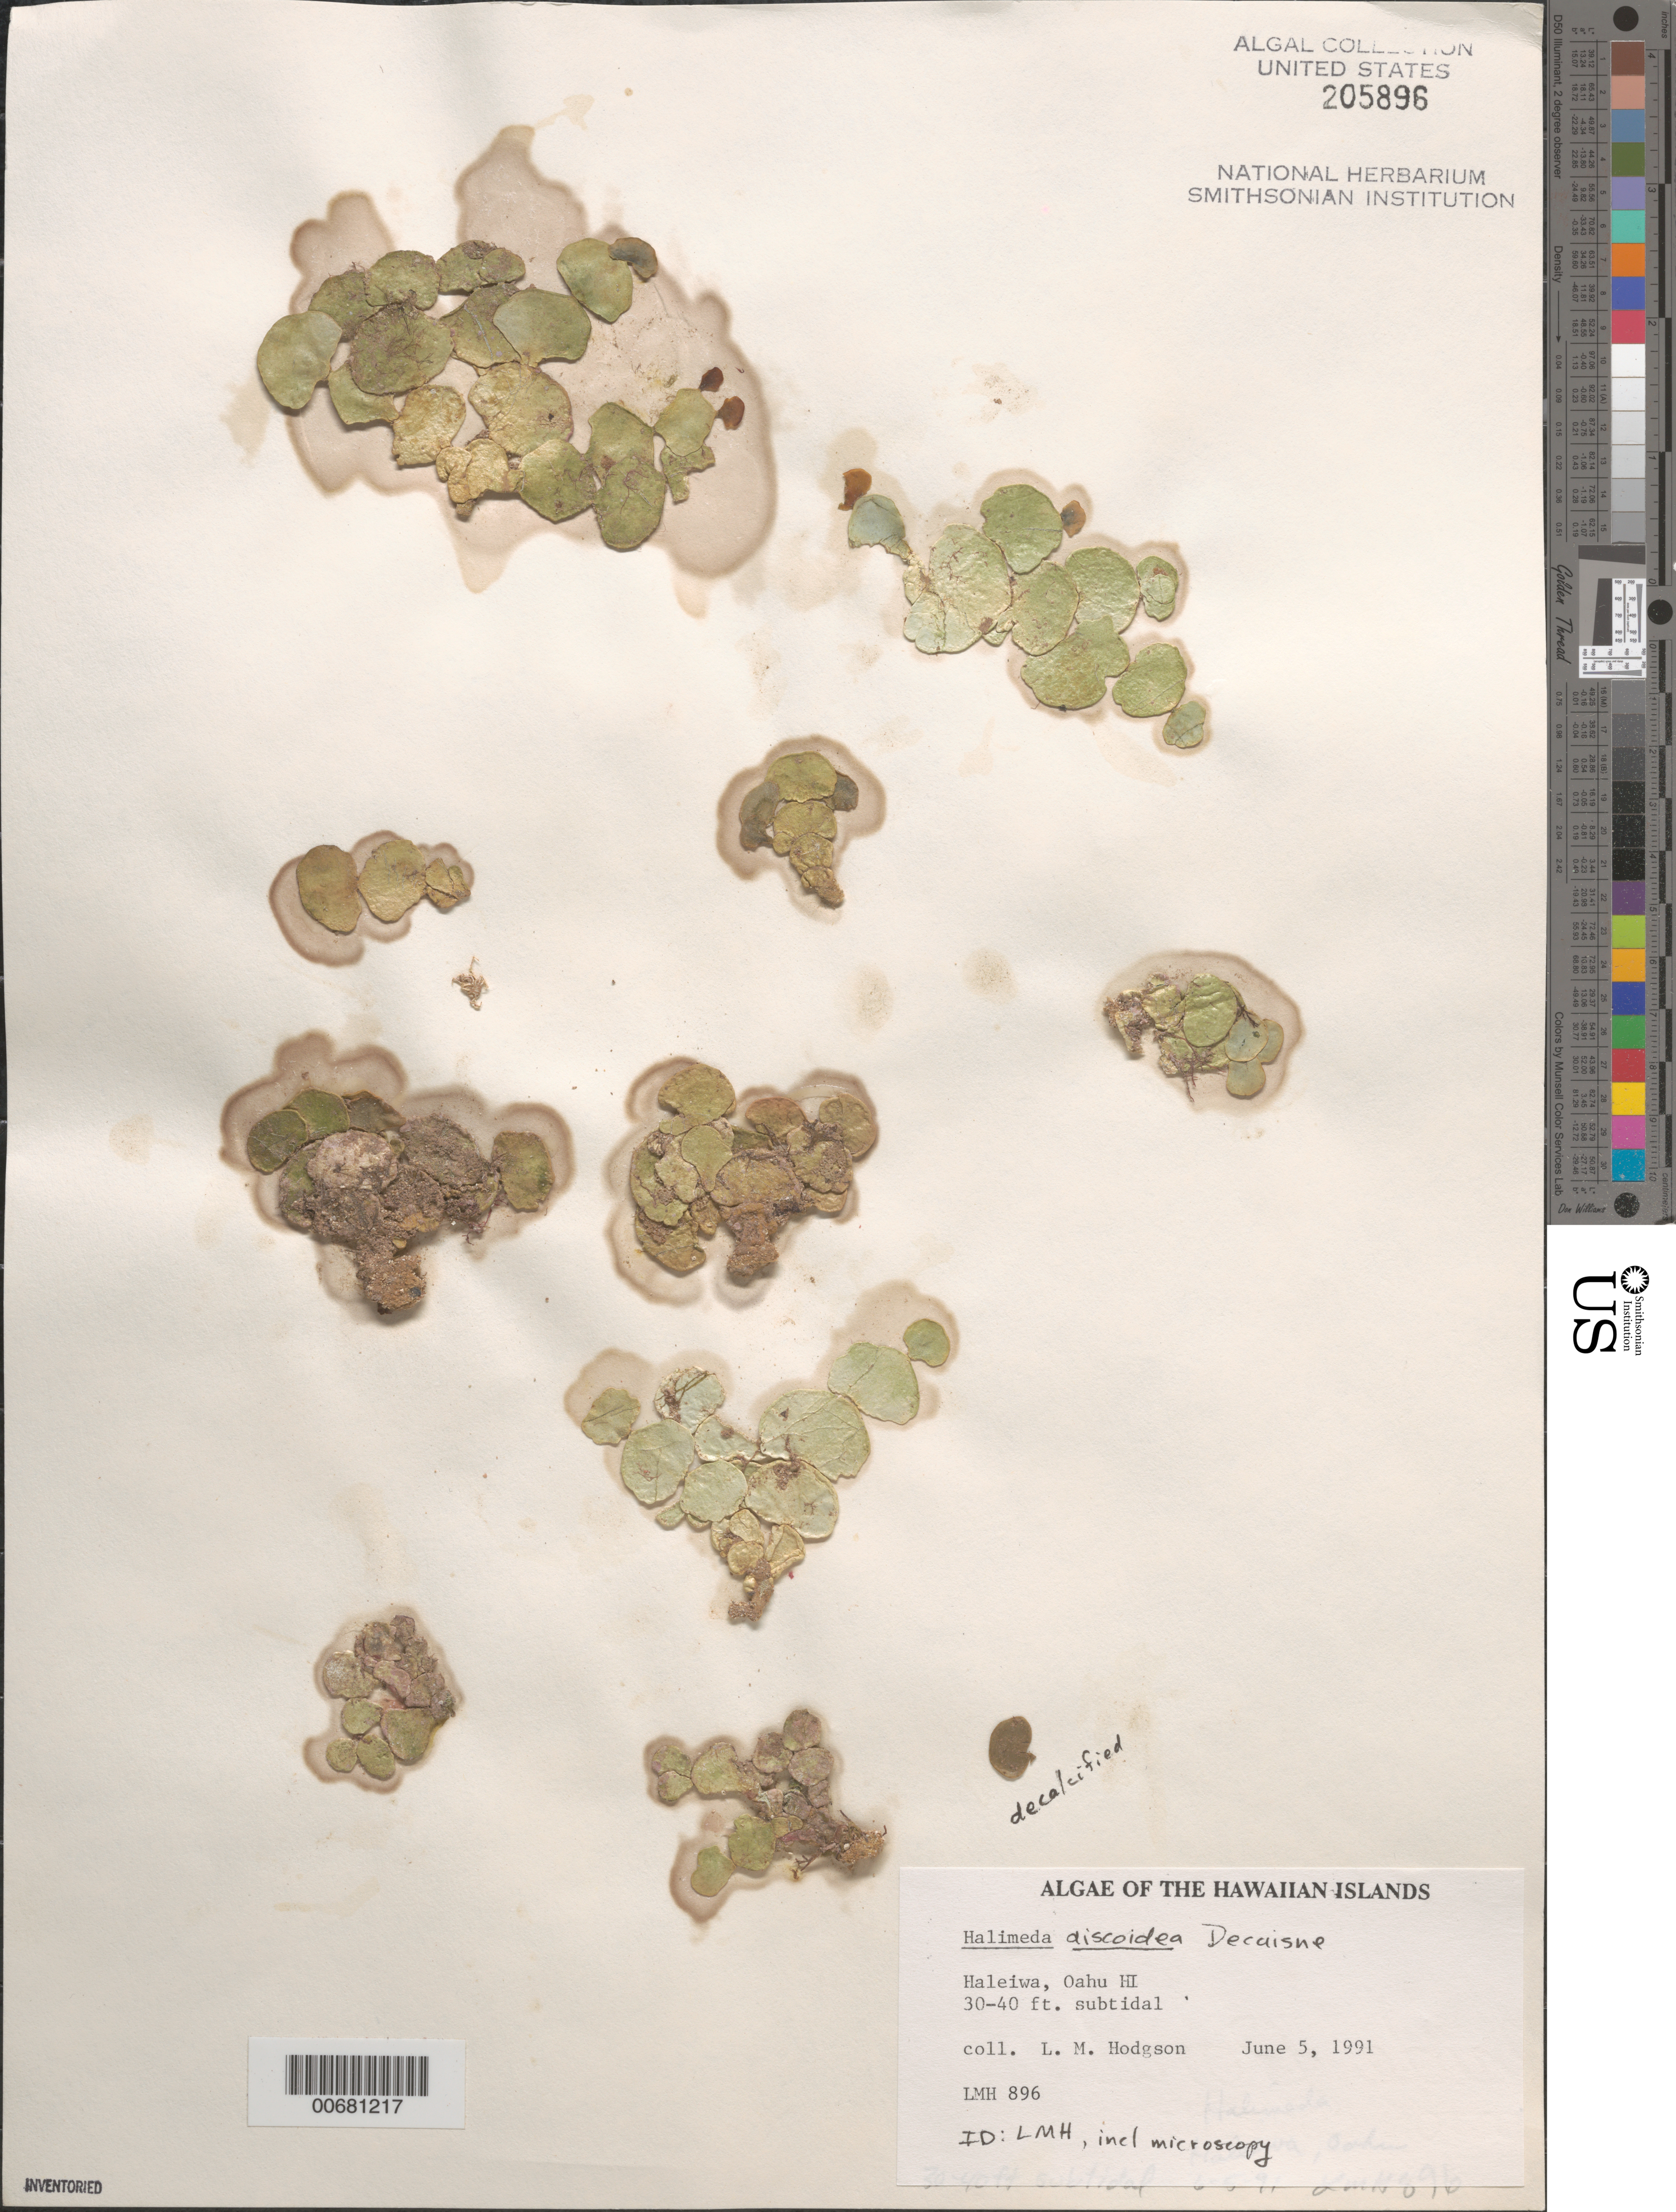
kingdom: Plantae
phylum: Chlorophyta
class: Ulvophyceae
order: Bryopsidales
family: Halimedaceae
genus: Halimeda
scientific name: Halimeda discoidea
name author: Decne.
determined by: Hodgson, L. M.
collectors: L. M. Hodgson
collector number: LMH 896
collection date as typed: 05 Jun 1991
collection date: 1991-06-05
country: United States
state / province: Hawaii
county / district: Honolulu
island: Oahu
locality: Haleiwa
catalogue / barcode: US 205896